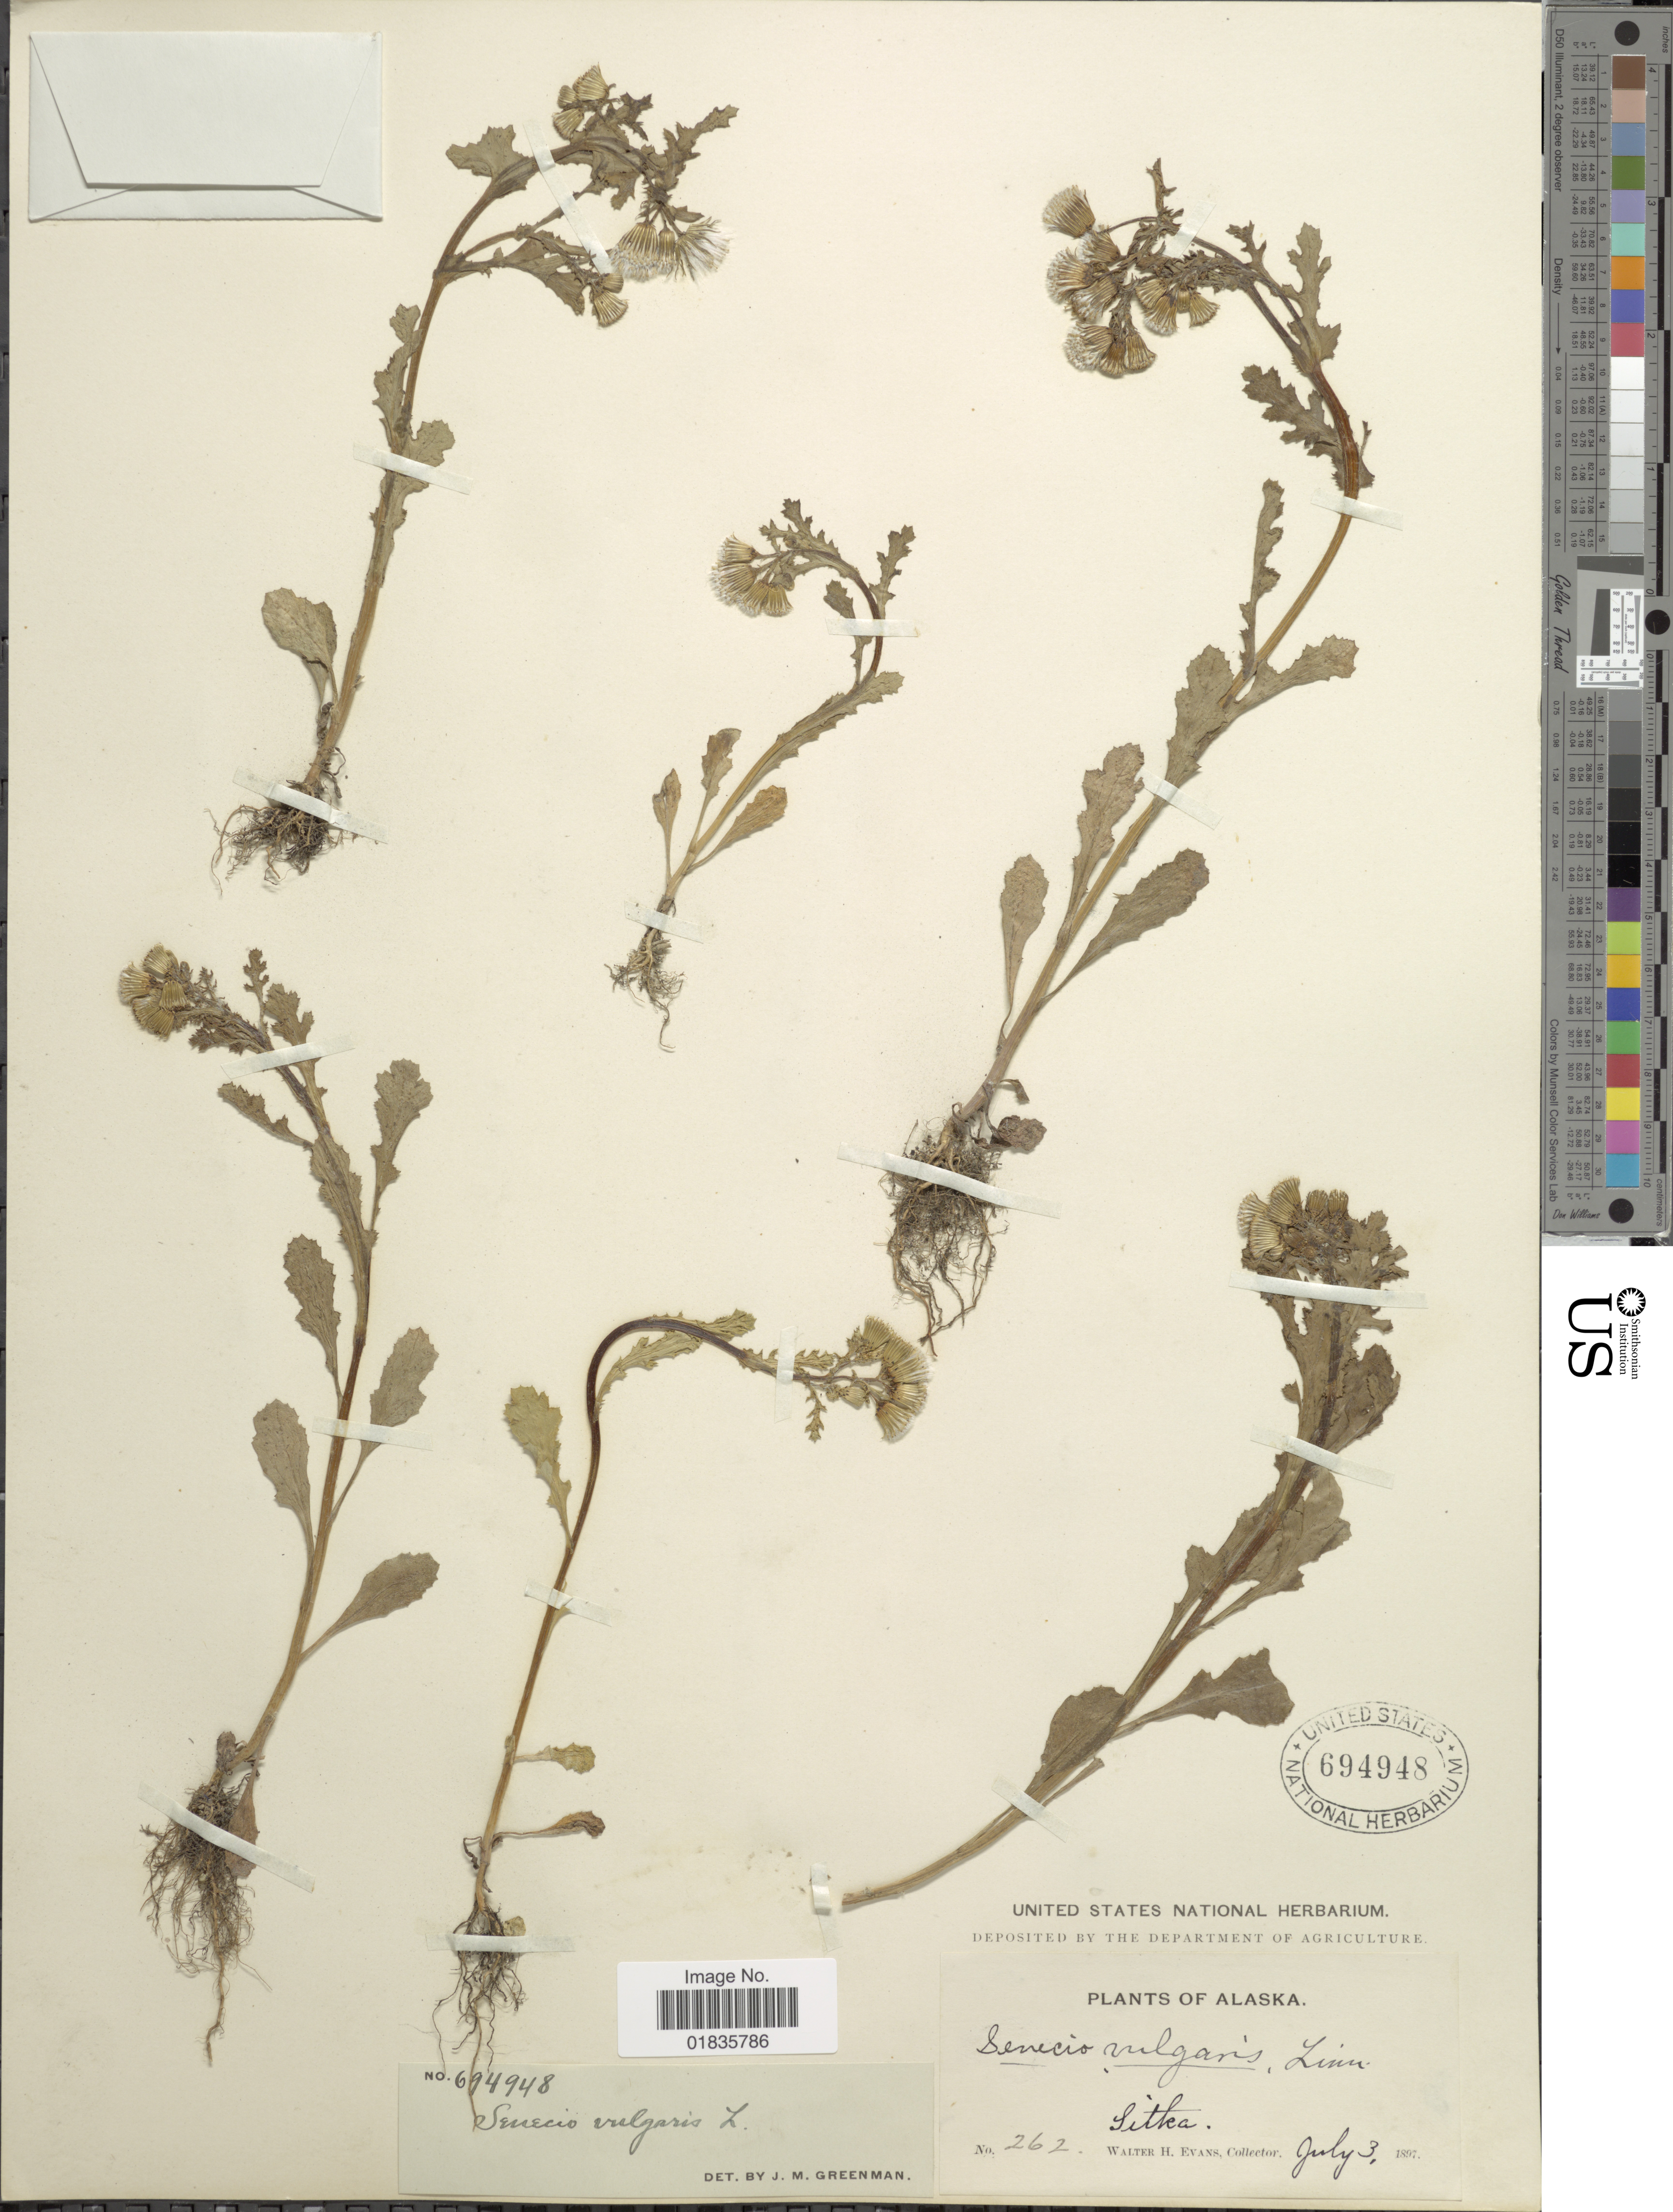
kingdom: Plantae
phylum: Tracheophyta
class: Magnoliopsida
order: Asterales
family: Asteraceae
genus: Senecio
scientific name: Senecio vulgaris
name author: L.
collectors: W. H. Evans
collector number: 262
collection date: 1897-07-03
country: United States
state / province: Alaska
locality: Sitka.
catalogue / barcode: US 694948